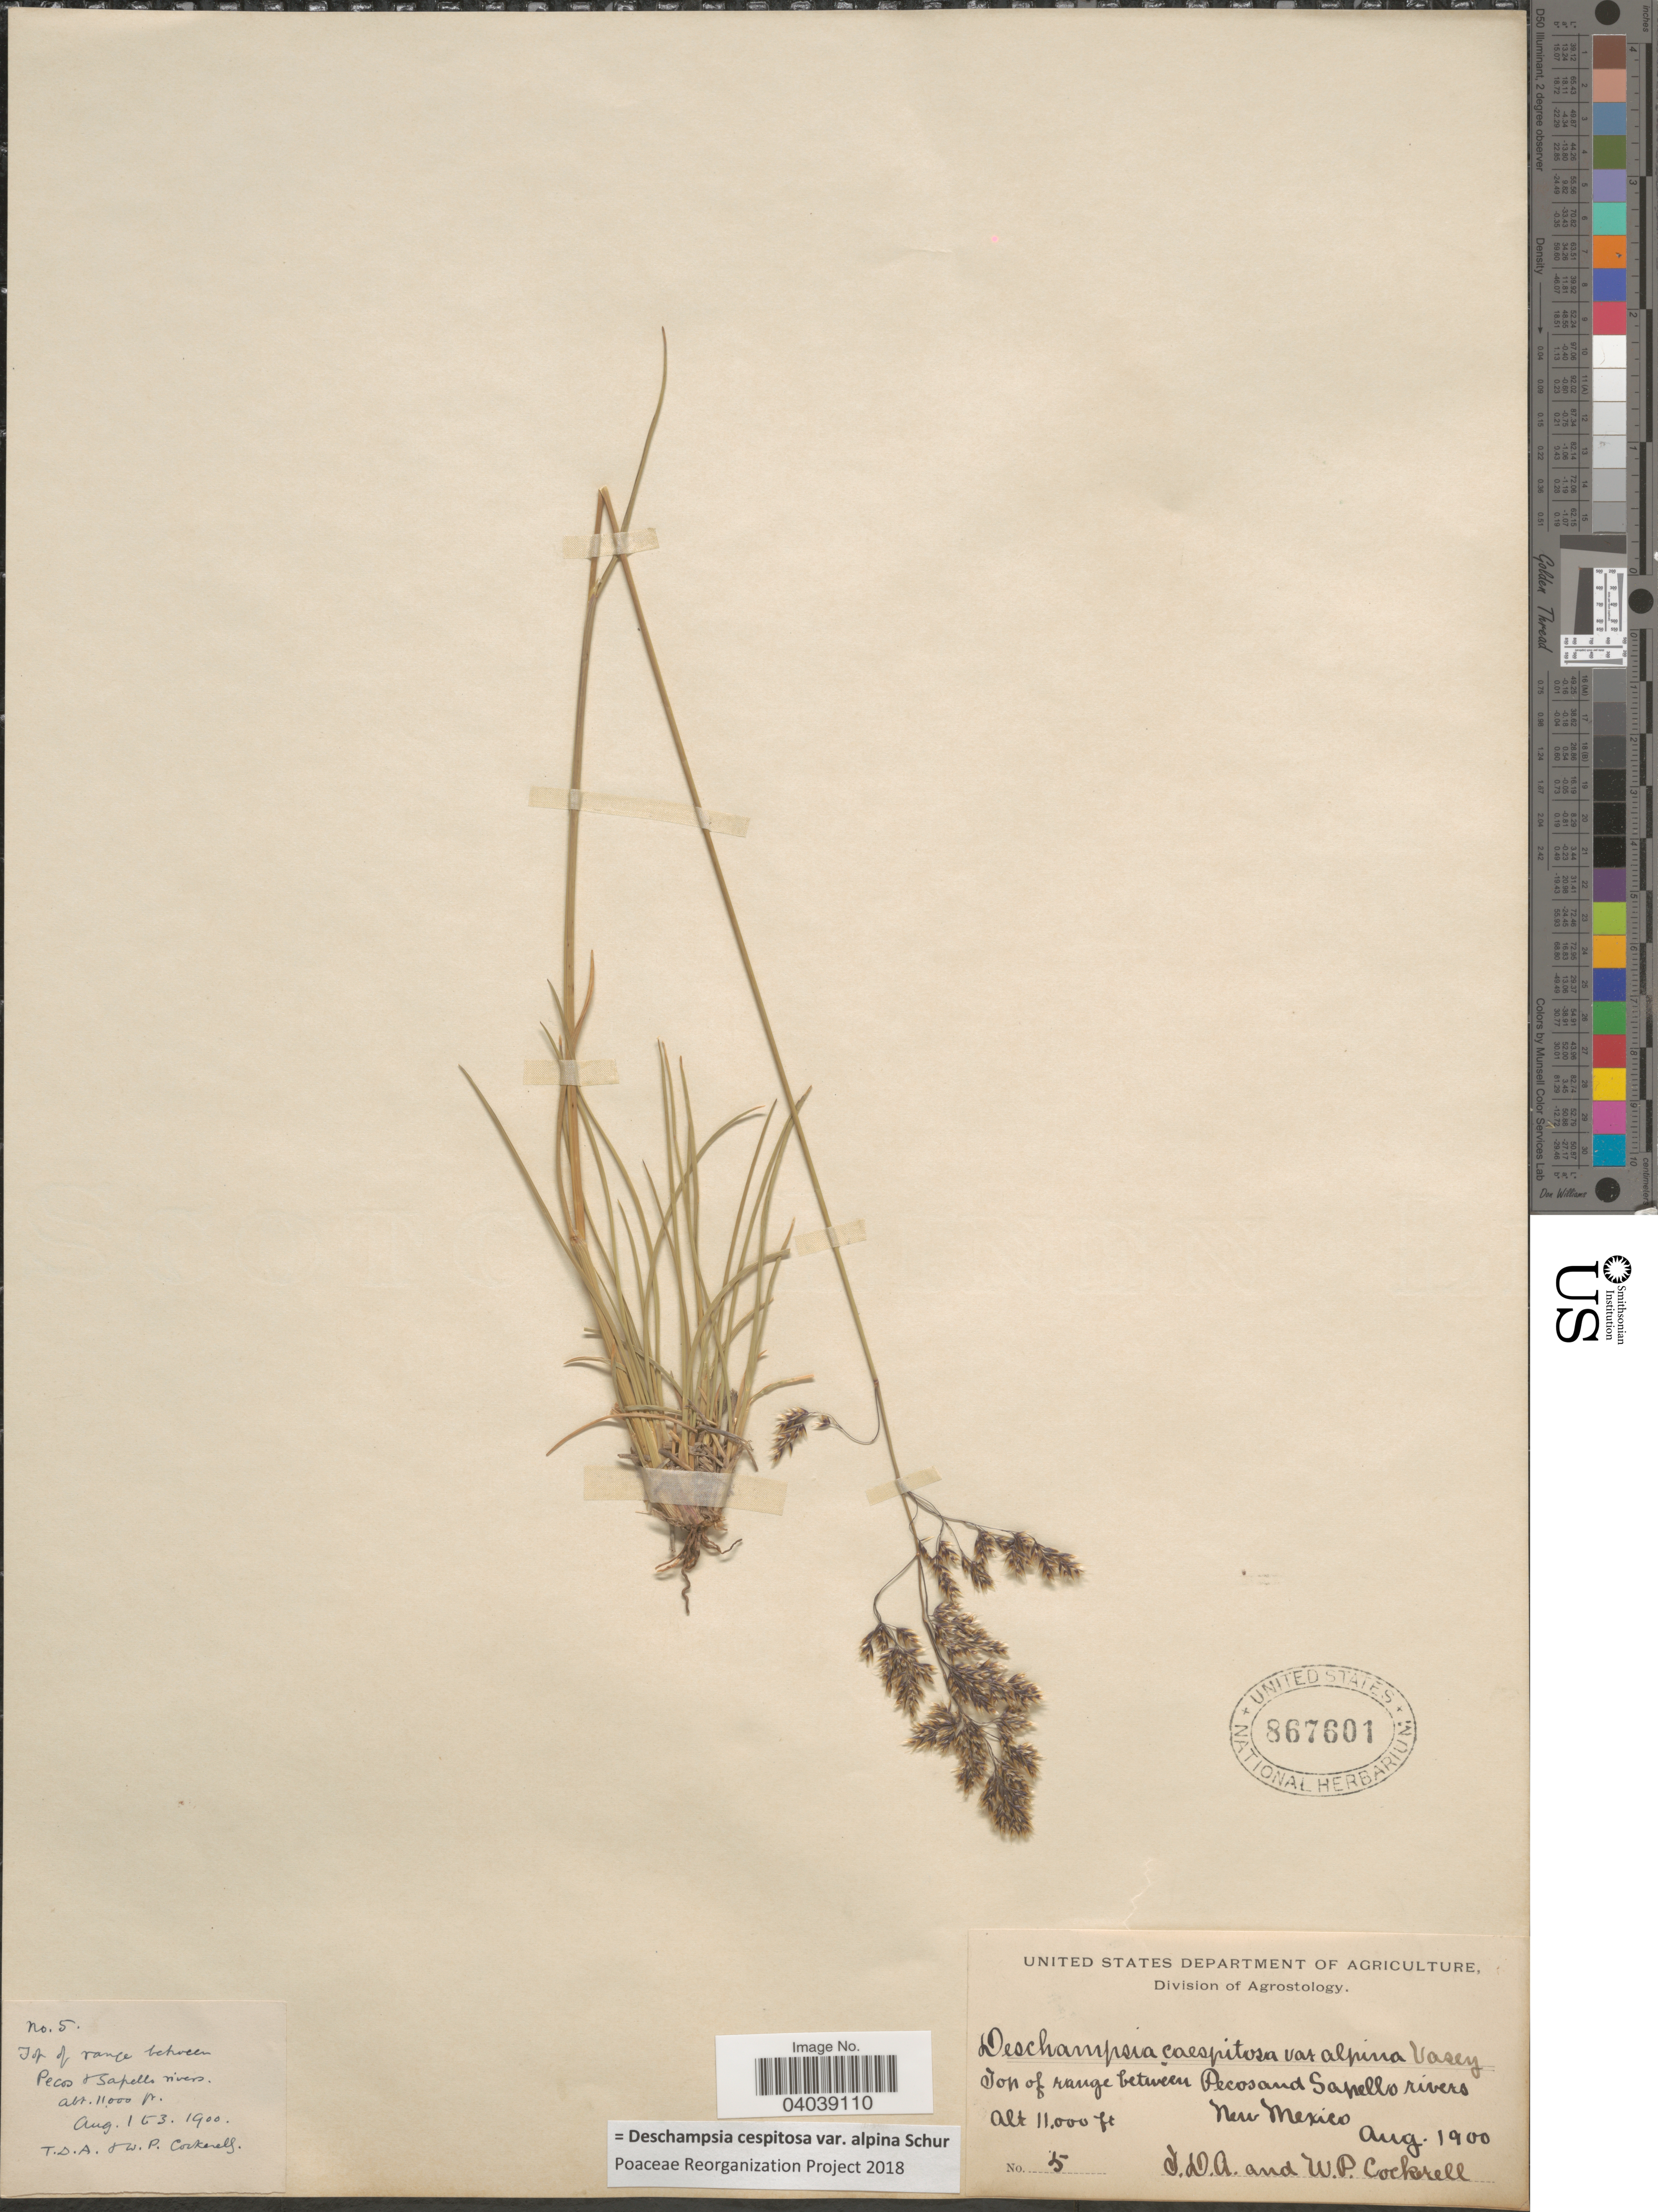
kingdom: Plantae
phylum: Tracheophyta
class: Liliopsida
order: Poales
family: Poaceae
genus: Deschampsia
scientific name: Deschampsia cespitosa var. alpina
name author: Vasey ex W.J. Beal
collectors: T. Cockerell & W. Cockerell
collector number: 5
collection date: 1900-08-01/1900-08-03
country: United States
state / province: New Mexico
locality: Top of range between Pecos + Sapello rivers.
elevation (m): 3353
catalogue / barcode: US 867601